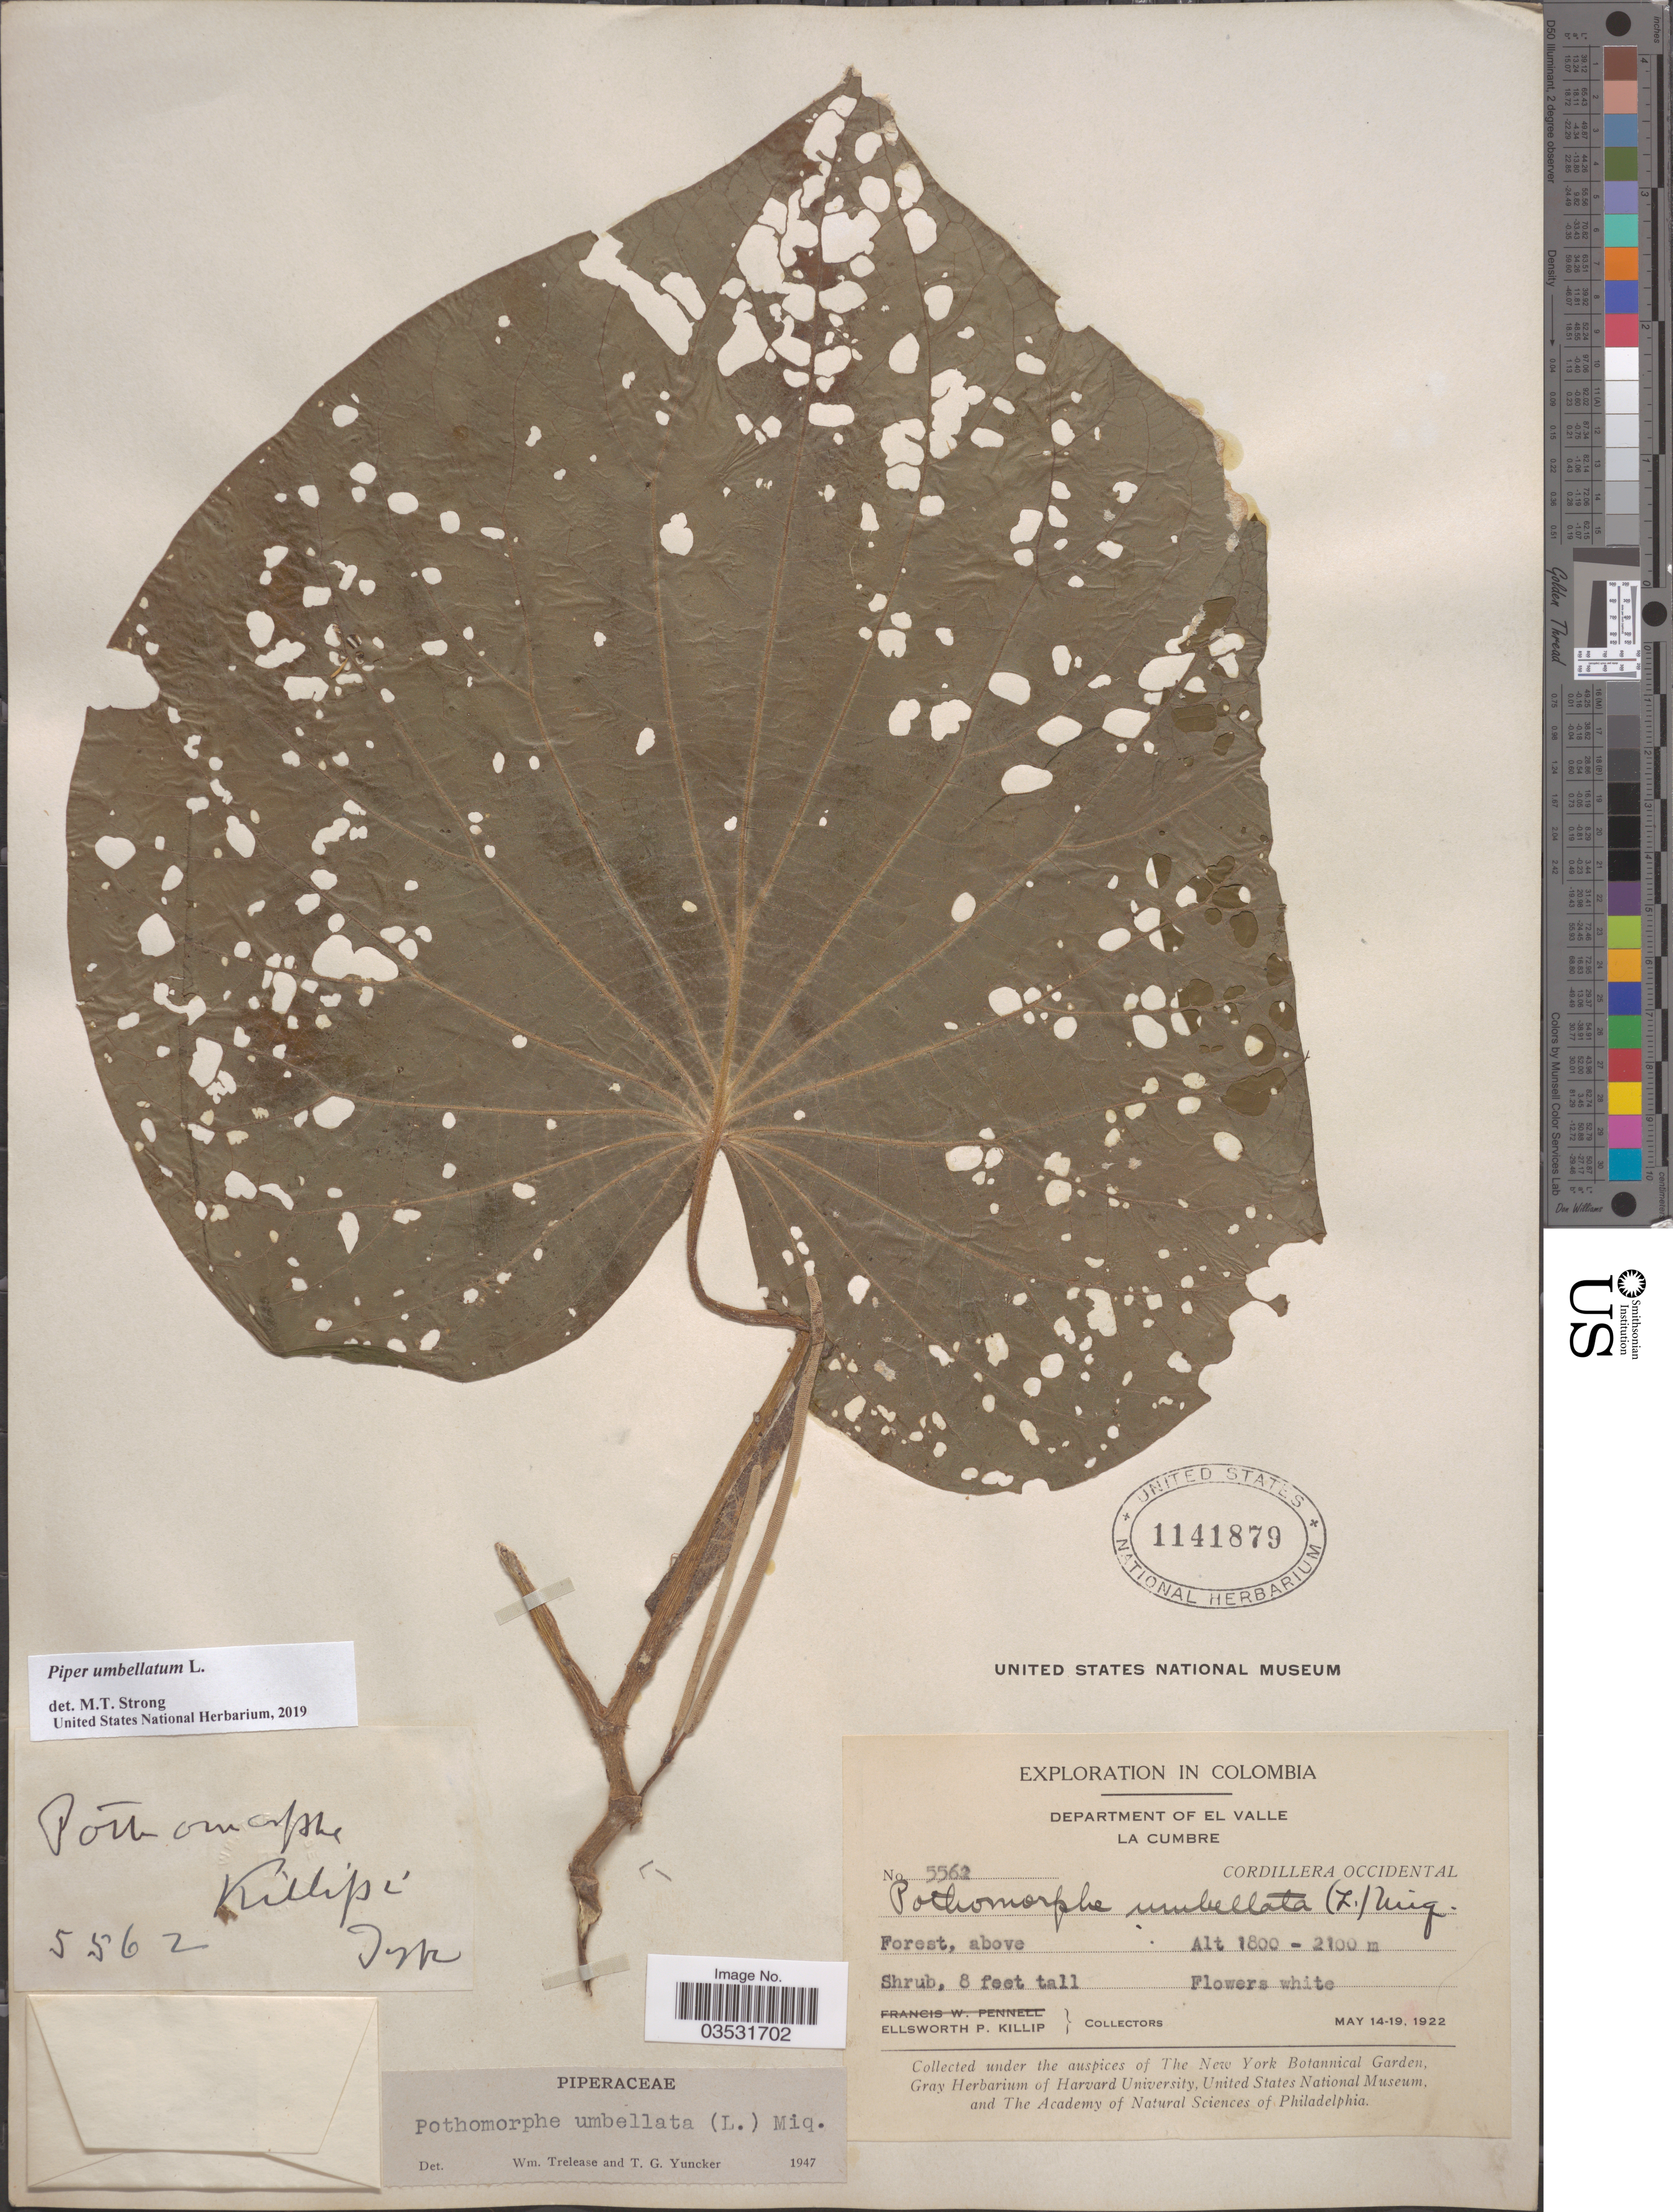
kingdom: Plantae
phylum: Tracheophyta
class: Magnoliopsida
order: Piperales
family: Piperaceae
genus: Piper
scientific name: Piper umbellatum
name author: L.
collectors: E. P. Killip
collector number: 5562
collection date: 1922-05-14/1922-05-19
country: Colombia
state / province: Valle del Cauca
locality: Department of El Valle. La Cumbre. Cordillera Occidental.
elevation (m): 1800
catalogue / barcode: US 1141879